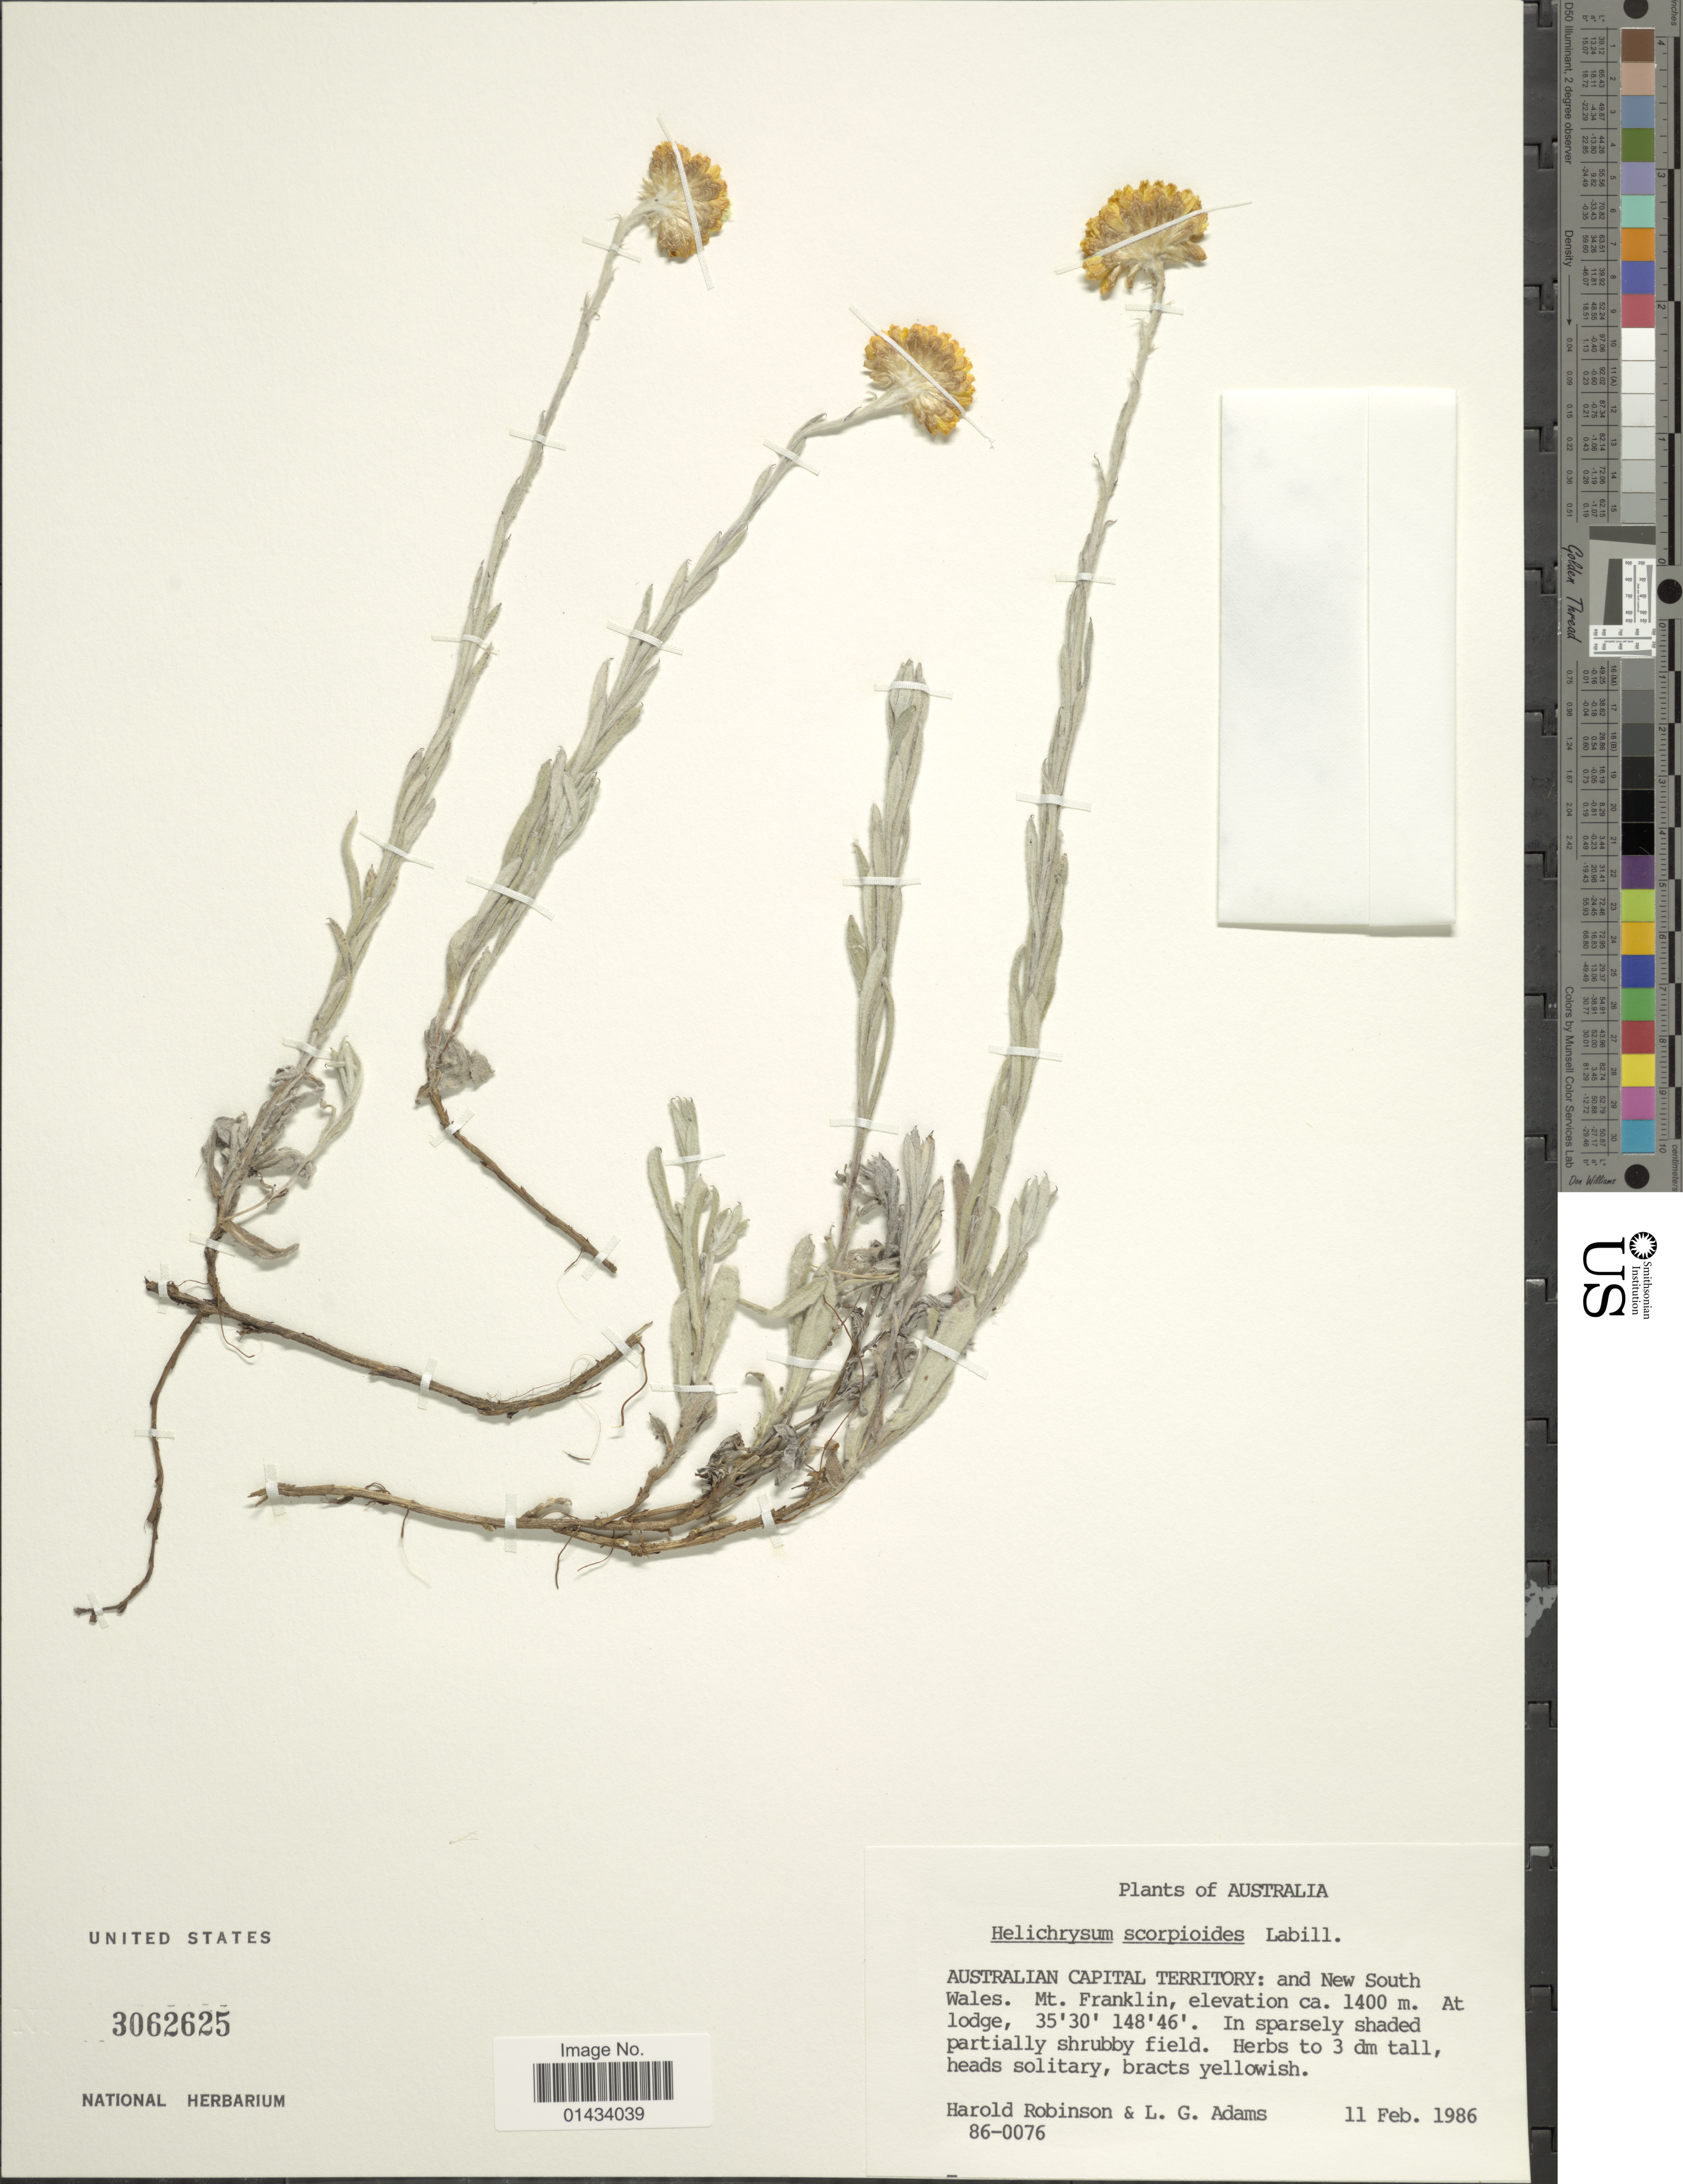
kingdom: Plantae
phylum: Tracheophyta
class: Magnoliopsida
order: Asterales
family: Asteraceae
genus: Coronidium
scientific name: Coronidium scorpioides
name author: (Labill.) Paul G. Wilson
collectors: H. Robinson & L. G. Adams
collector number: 866-0076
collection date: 1986-02-11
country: Australia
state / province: New South Wales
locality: Australian Capital Territory, Mt. Franklin, at lodge, in sparely shaded partially shrubby field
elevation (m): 1400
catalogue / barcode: US 3062625